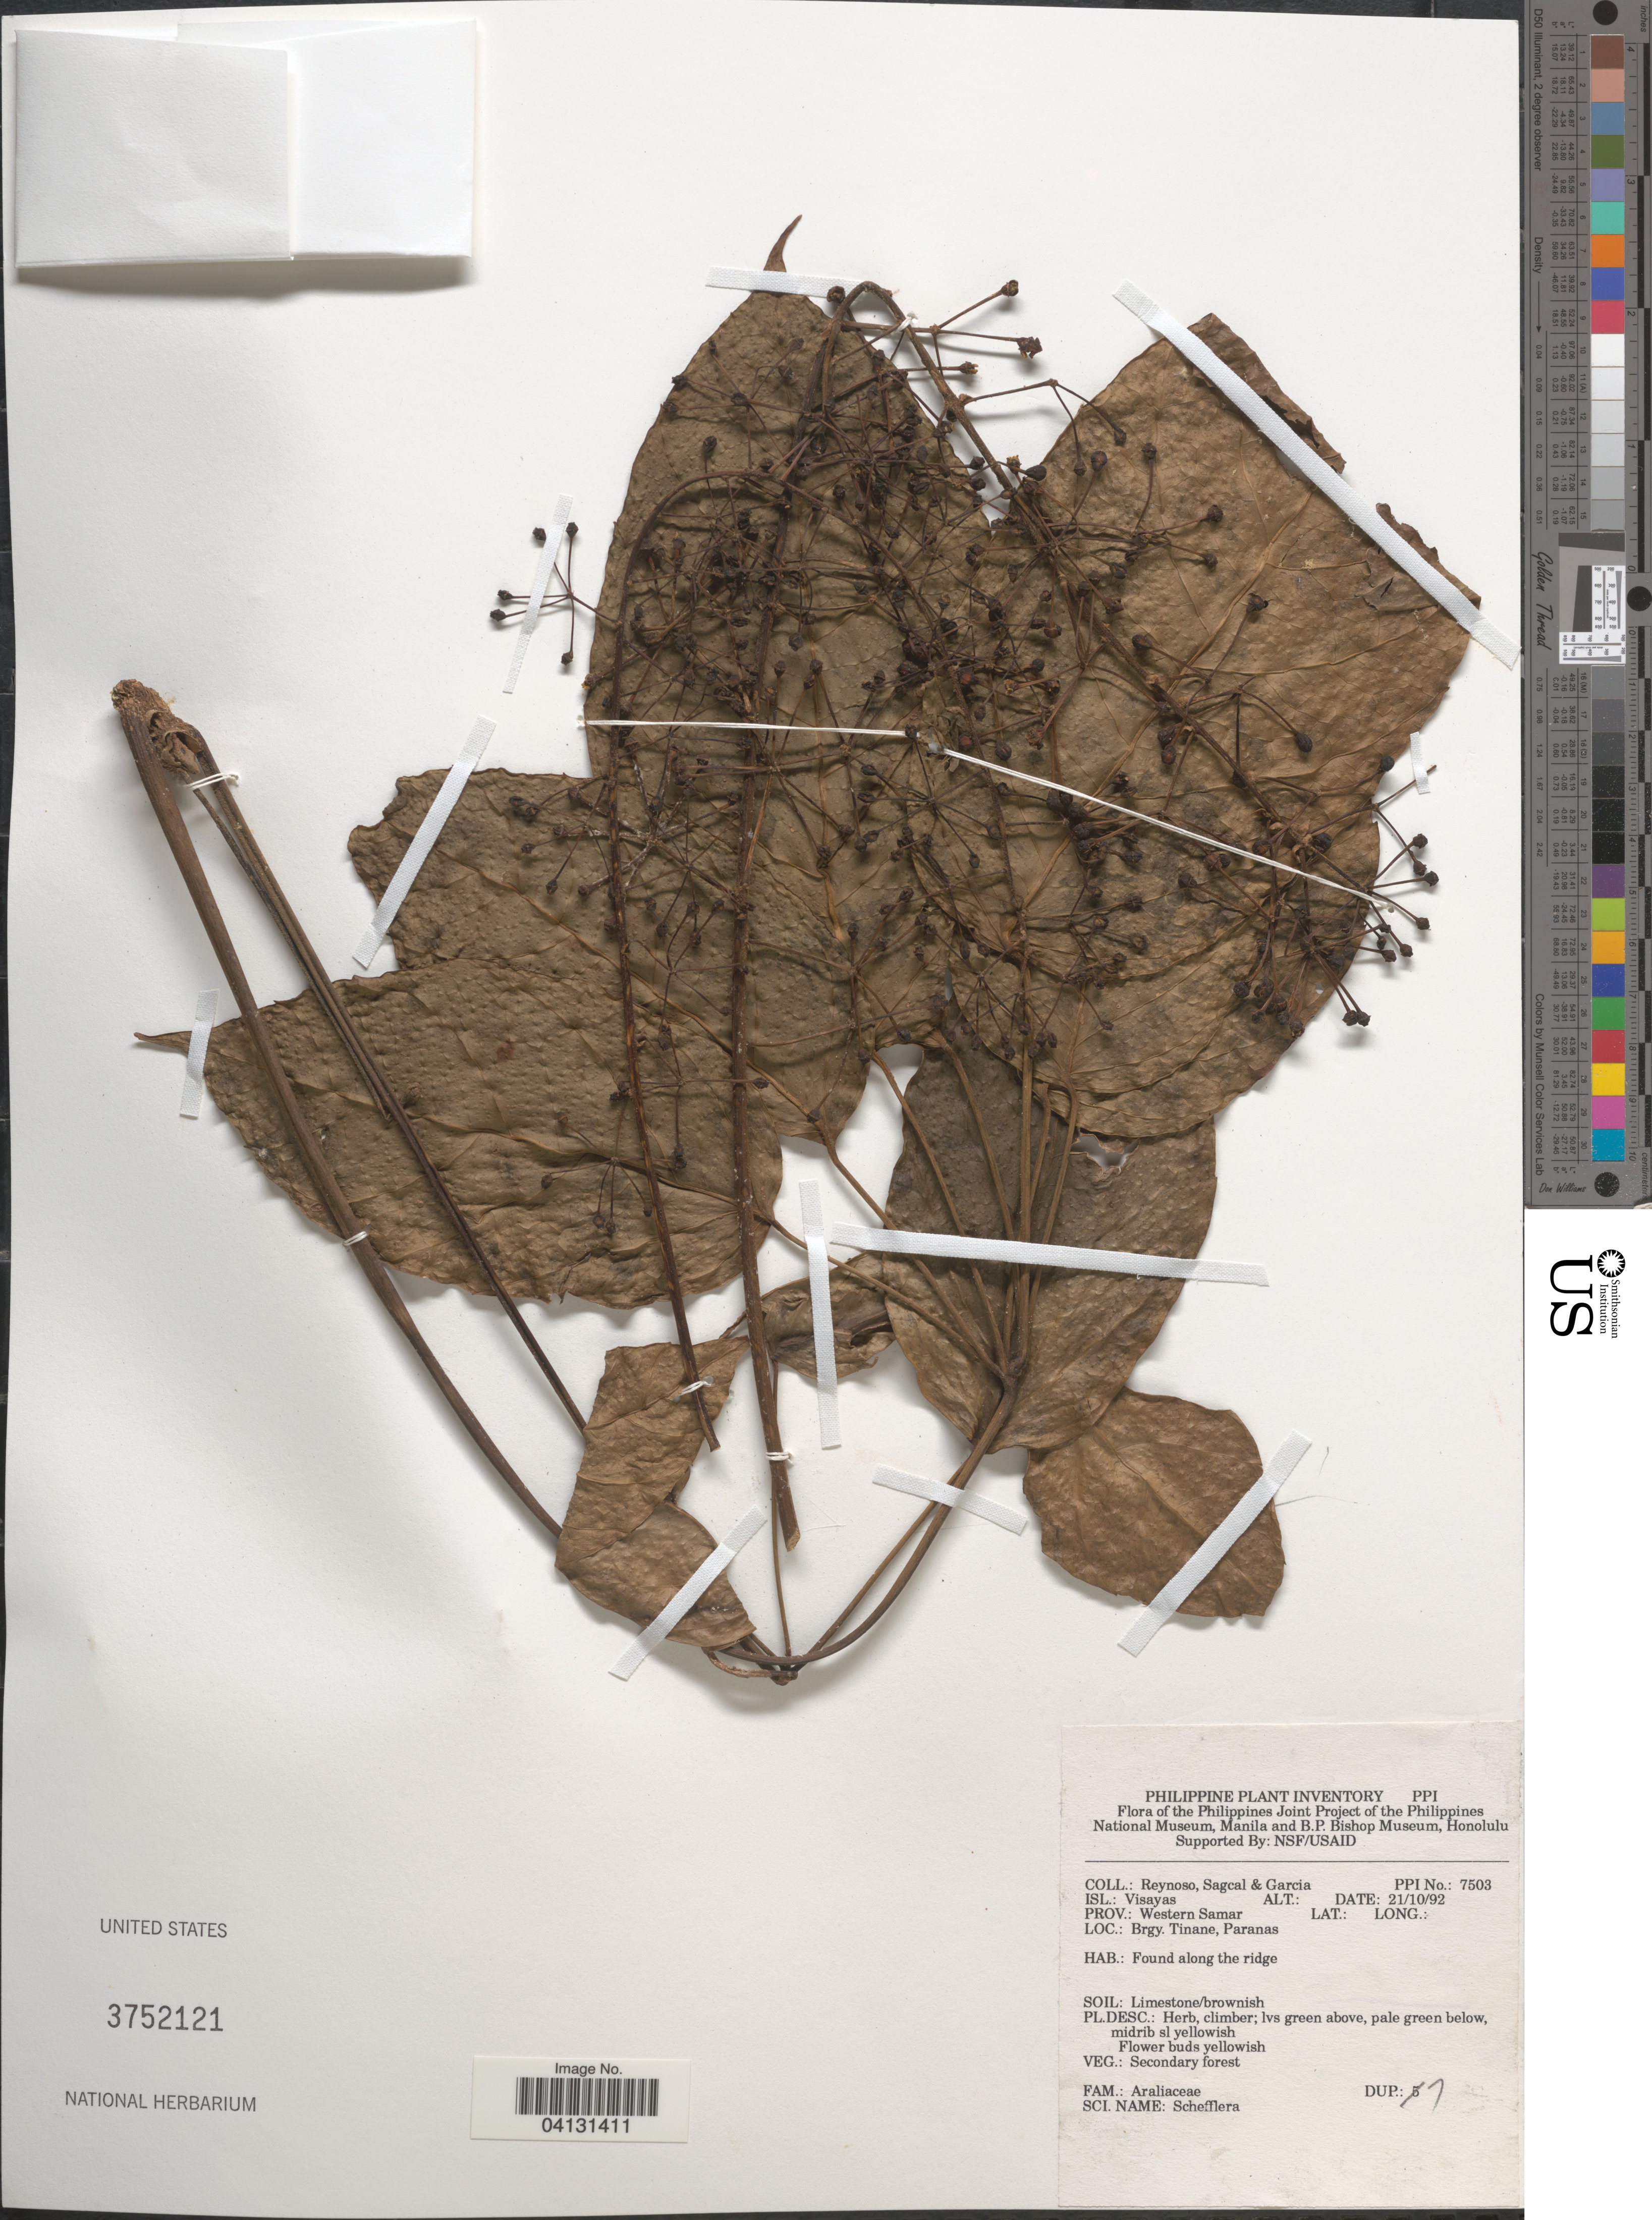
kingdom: Plantae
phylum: Tracheophyta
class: Magnoliopsida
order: Apiales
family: Araliaceae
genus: Schefflera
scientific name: Schefflera sp.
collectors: E. Reynoso, E. Sagcal & H. Garcia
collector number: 7503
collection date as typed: Transcribed d/m/y: 21/10/92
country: Philippines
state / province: Eastern Visayas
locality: Isl.: Visayas. Prov.: Western Samar. Brgy. Tinane, Paranas.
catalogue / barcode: US 3752121